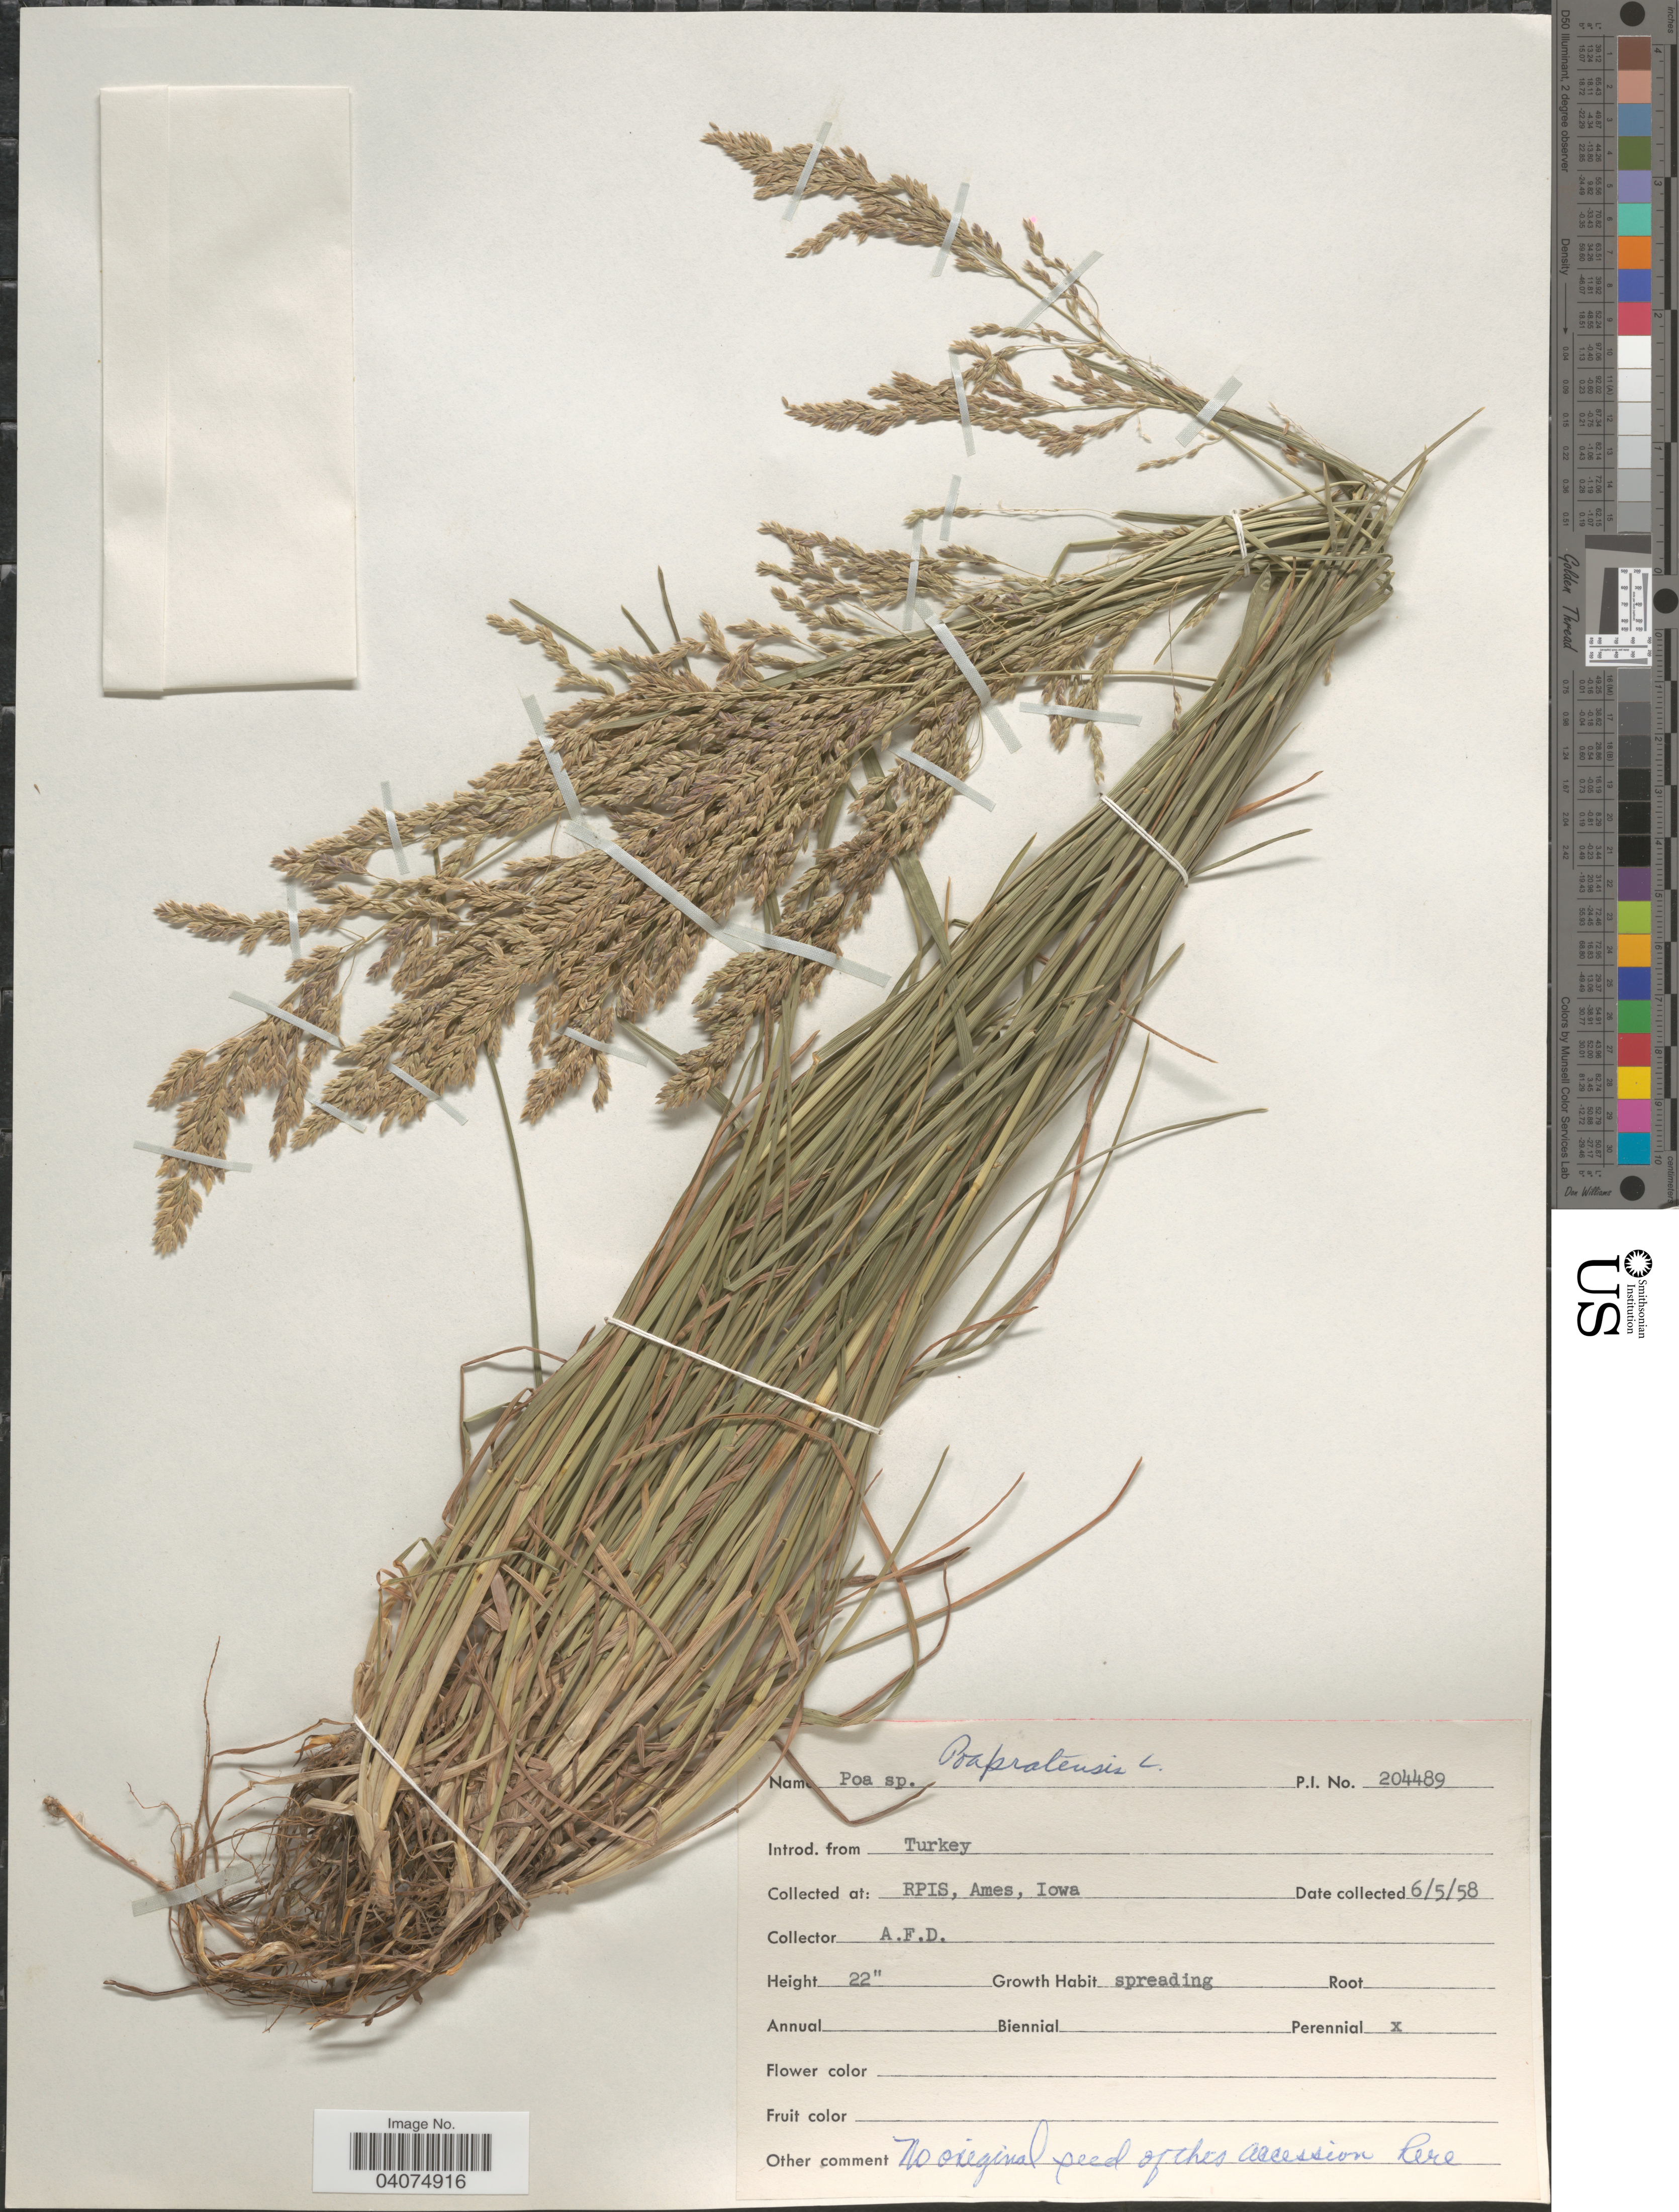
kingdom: Plantae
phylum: Tracheophyta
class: Liliopsida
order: Poales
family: Poaceae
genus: Poa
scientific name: Poa pratensis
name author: L.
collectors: A. D.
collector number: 204489?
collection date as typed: Transcribed d/m/y: 5/6/58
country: United States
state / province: Iowa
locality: RPIS, Ames.